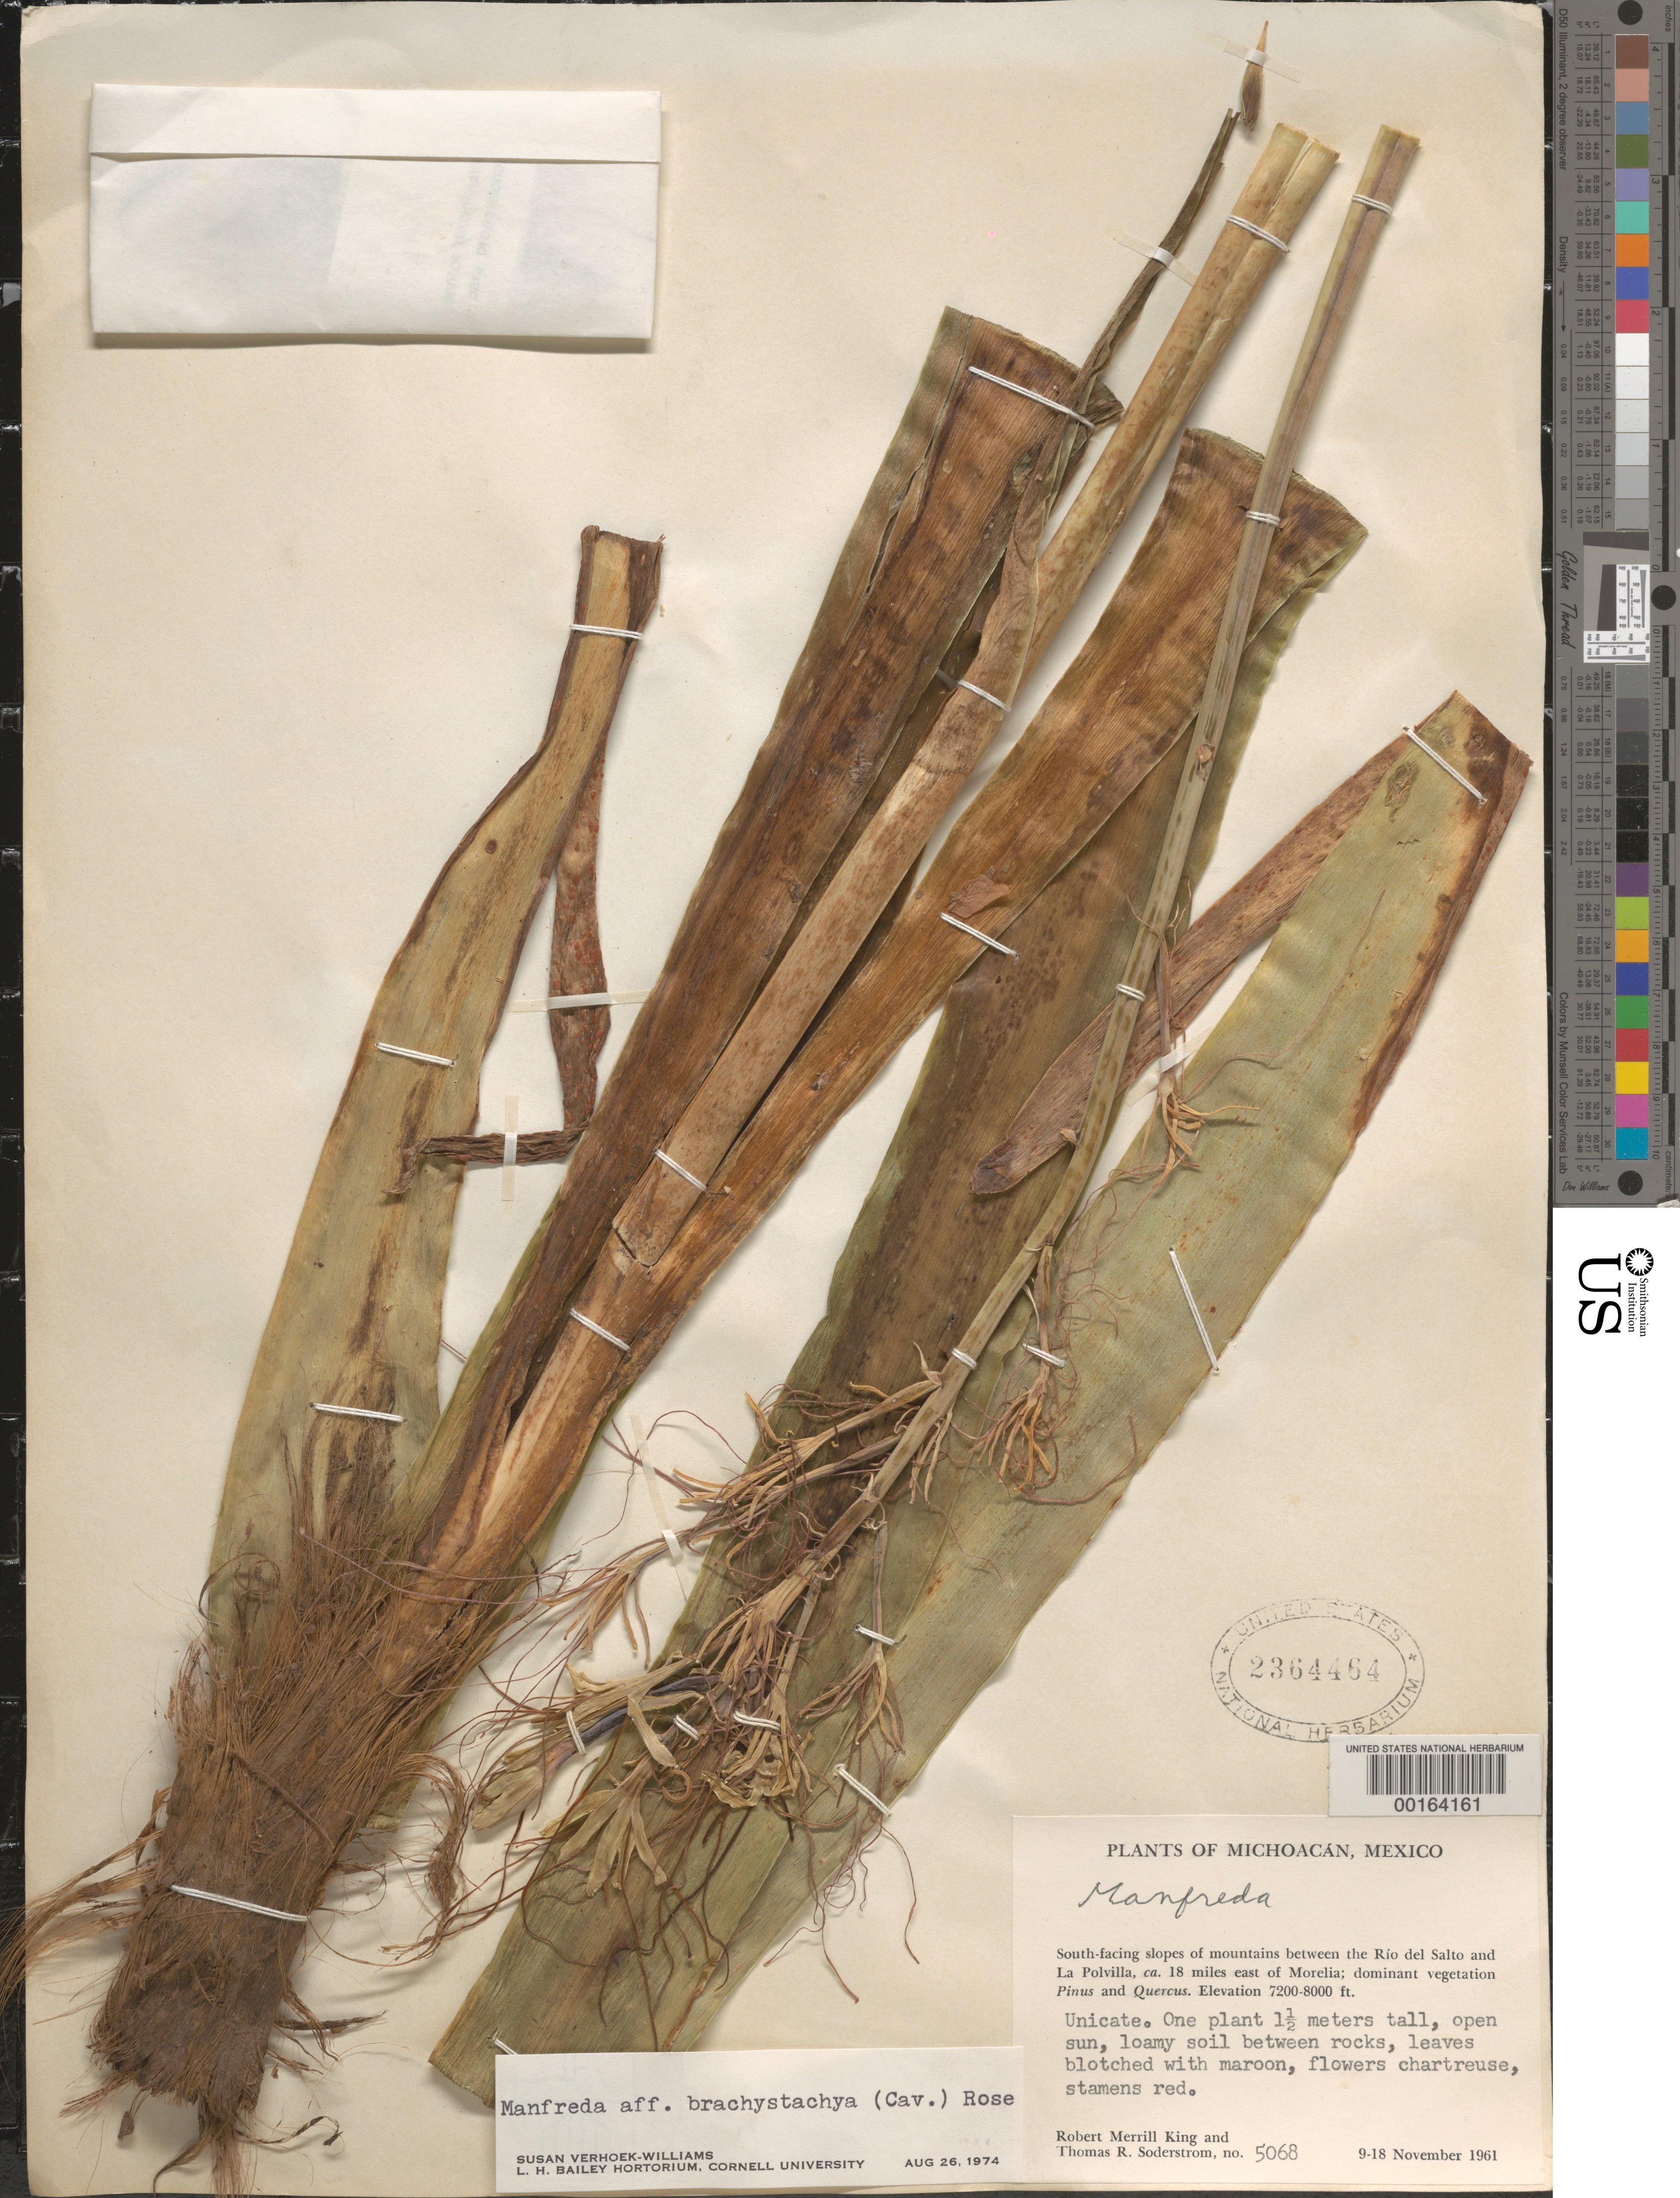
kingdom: Plantae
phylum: Tracheophyta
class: Liliopsida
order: Asparagales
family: Asparagaceae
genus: Manfreda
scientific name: Manfreda brachystachys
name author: (Cav.) Rose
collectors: R. M. King & T. R. Soderstrom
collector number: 5068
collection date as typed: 09 Nov 1961 to 18 Nov 1961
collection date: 1961-11-09/1961-11-18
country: Mexico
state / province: Michoacán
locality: Ca 18 mi E of Morelia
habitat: Open sun, loamy soil between rocks; s facing slopes of mountains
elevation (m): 2195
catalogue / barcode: US 2364464